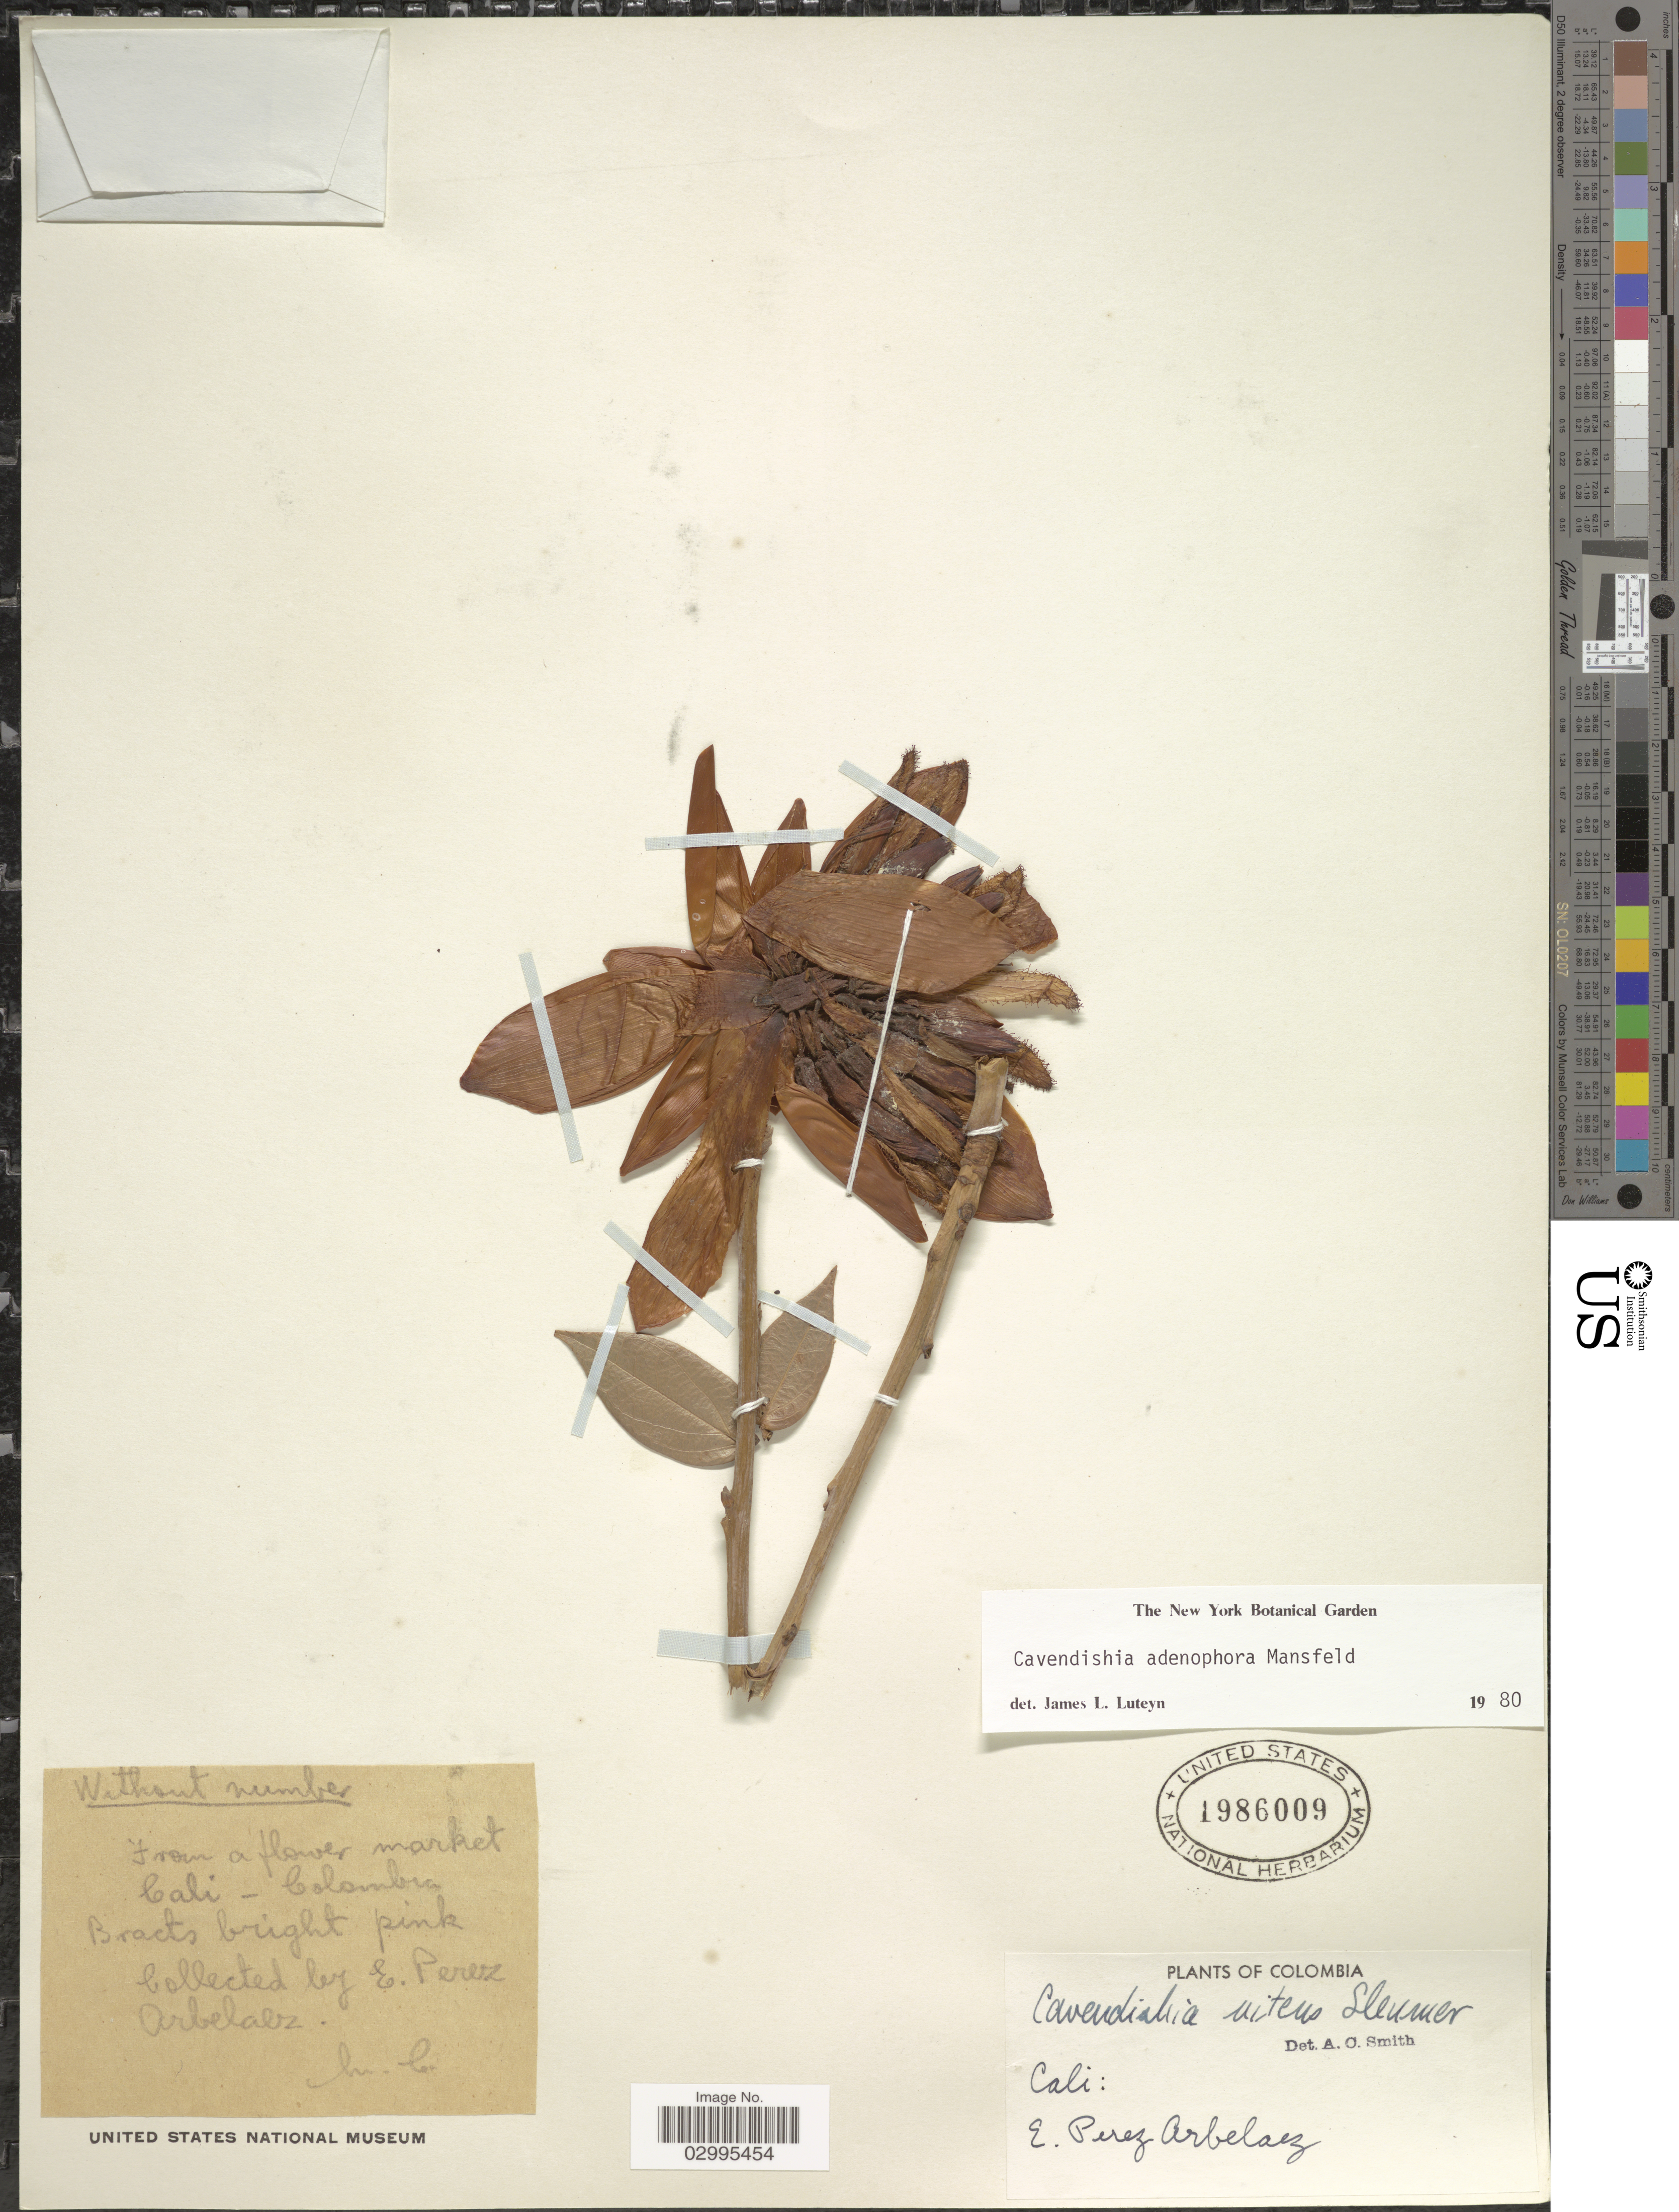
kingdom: Plantae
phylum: Tracheophyta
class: Magnoliopsida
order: Ericales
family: Ericaceae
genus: Cavendishia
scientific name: Cavendishia adenophora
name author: Mansf.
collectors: E. Pérez Arbeláez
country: Colombia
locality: Cali.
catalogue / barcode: US 1986009